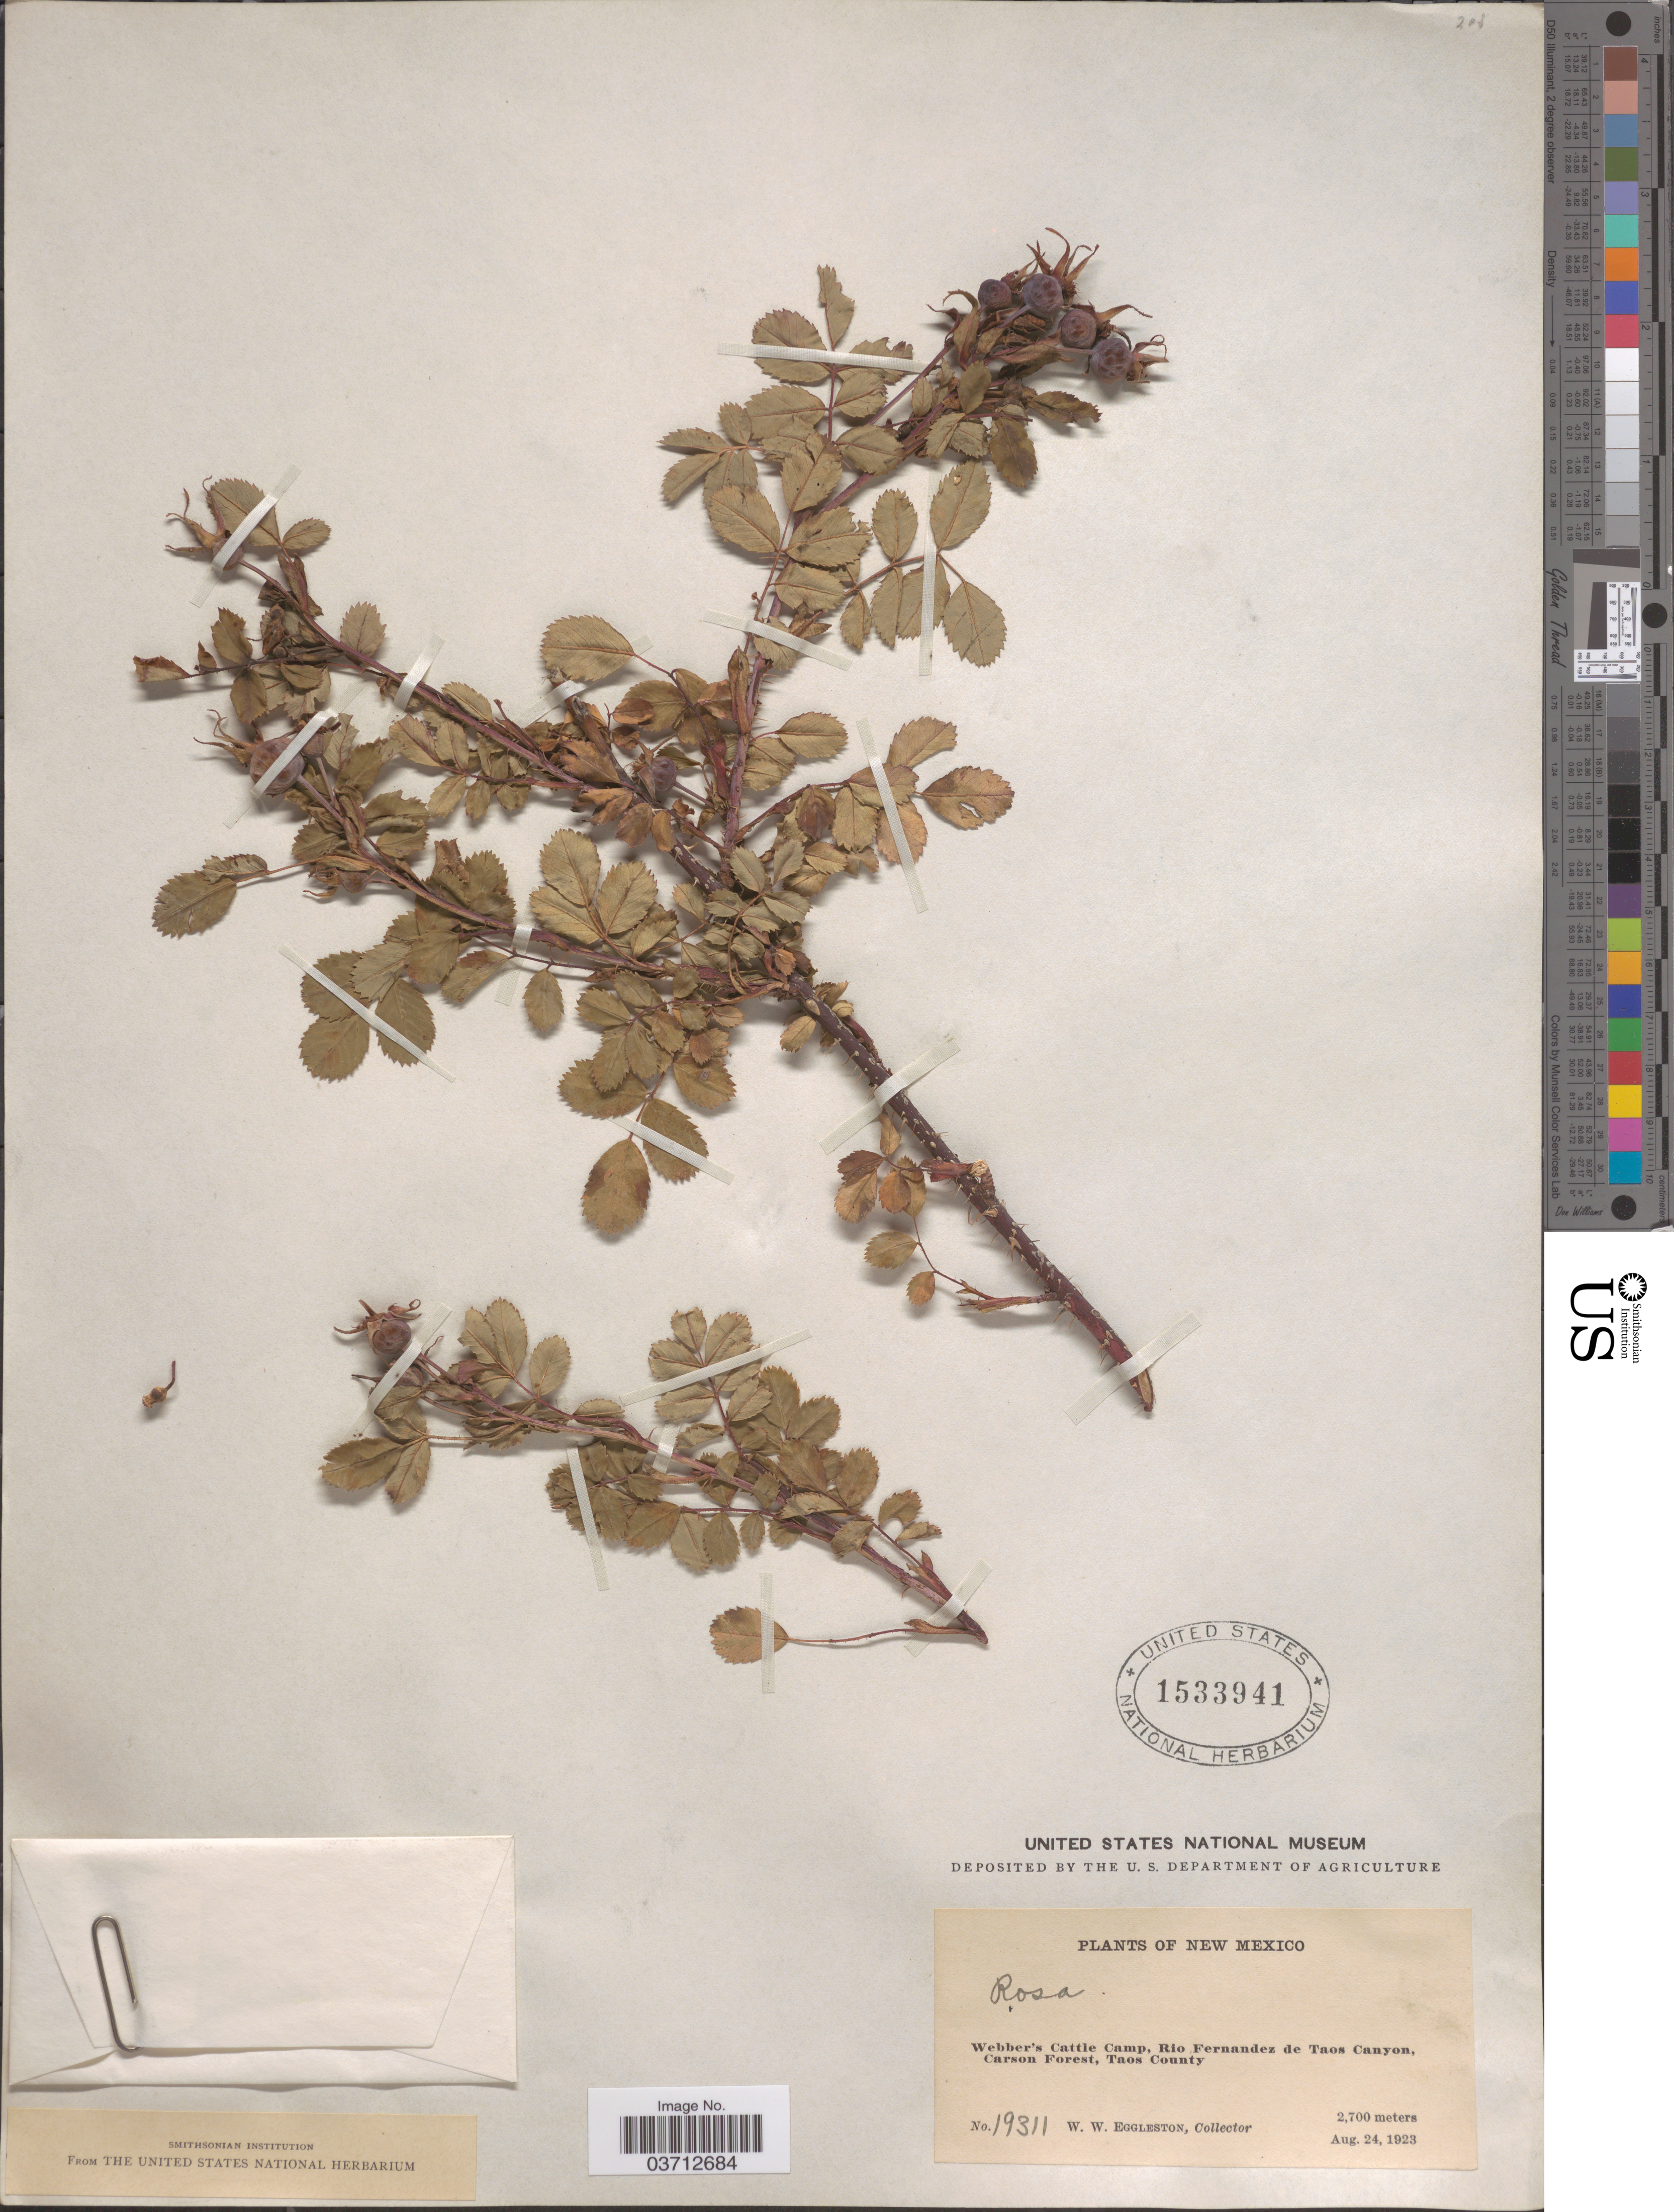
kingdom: Plantae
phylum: Tracheophyta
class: Magnoliopsida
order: Rosales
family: Rosaceae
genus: Rosa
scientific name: Rosa sp.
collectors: W. W. Eggleston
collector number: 19311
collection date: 1923-08-24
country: United States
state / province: New Mexico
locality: Webber's Cattle Camp, Rio Fernandez de Taos Canyon, Carson Forest, Taos County.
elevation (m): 2700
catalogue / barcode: US 1533941